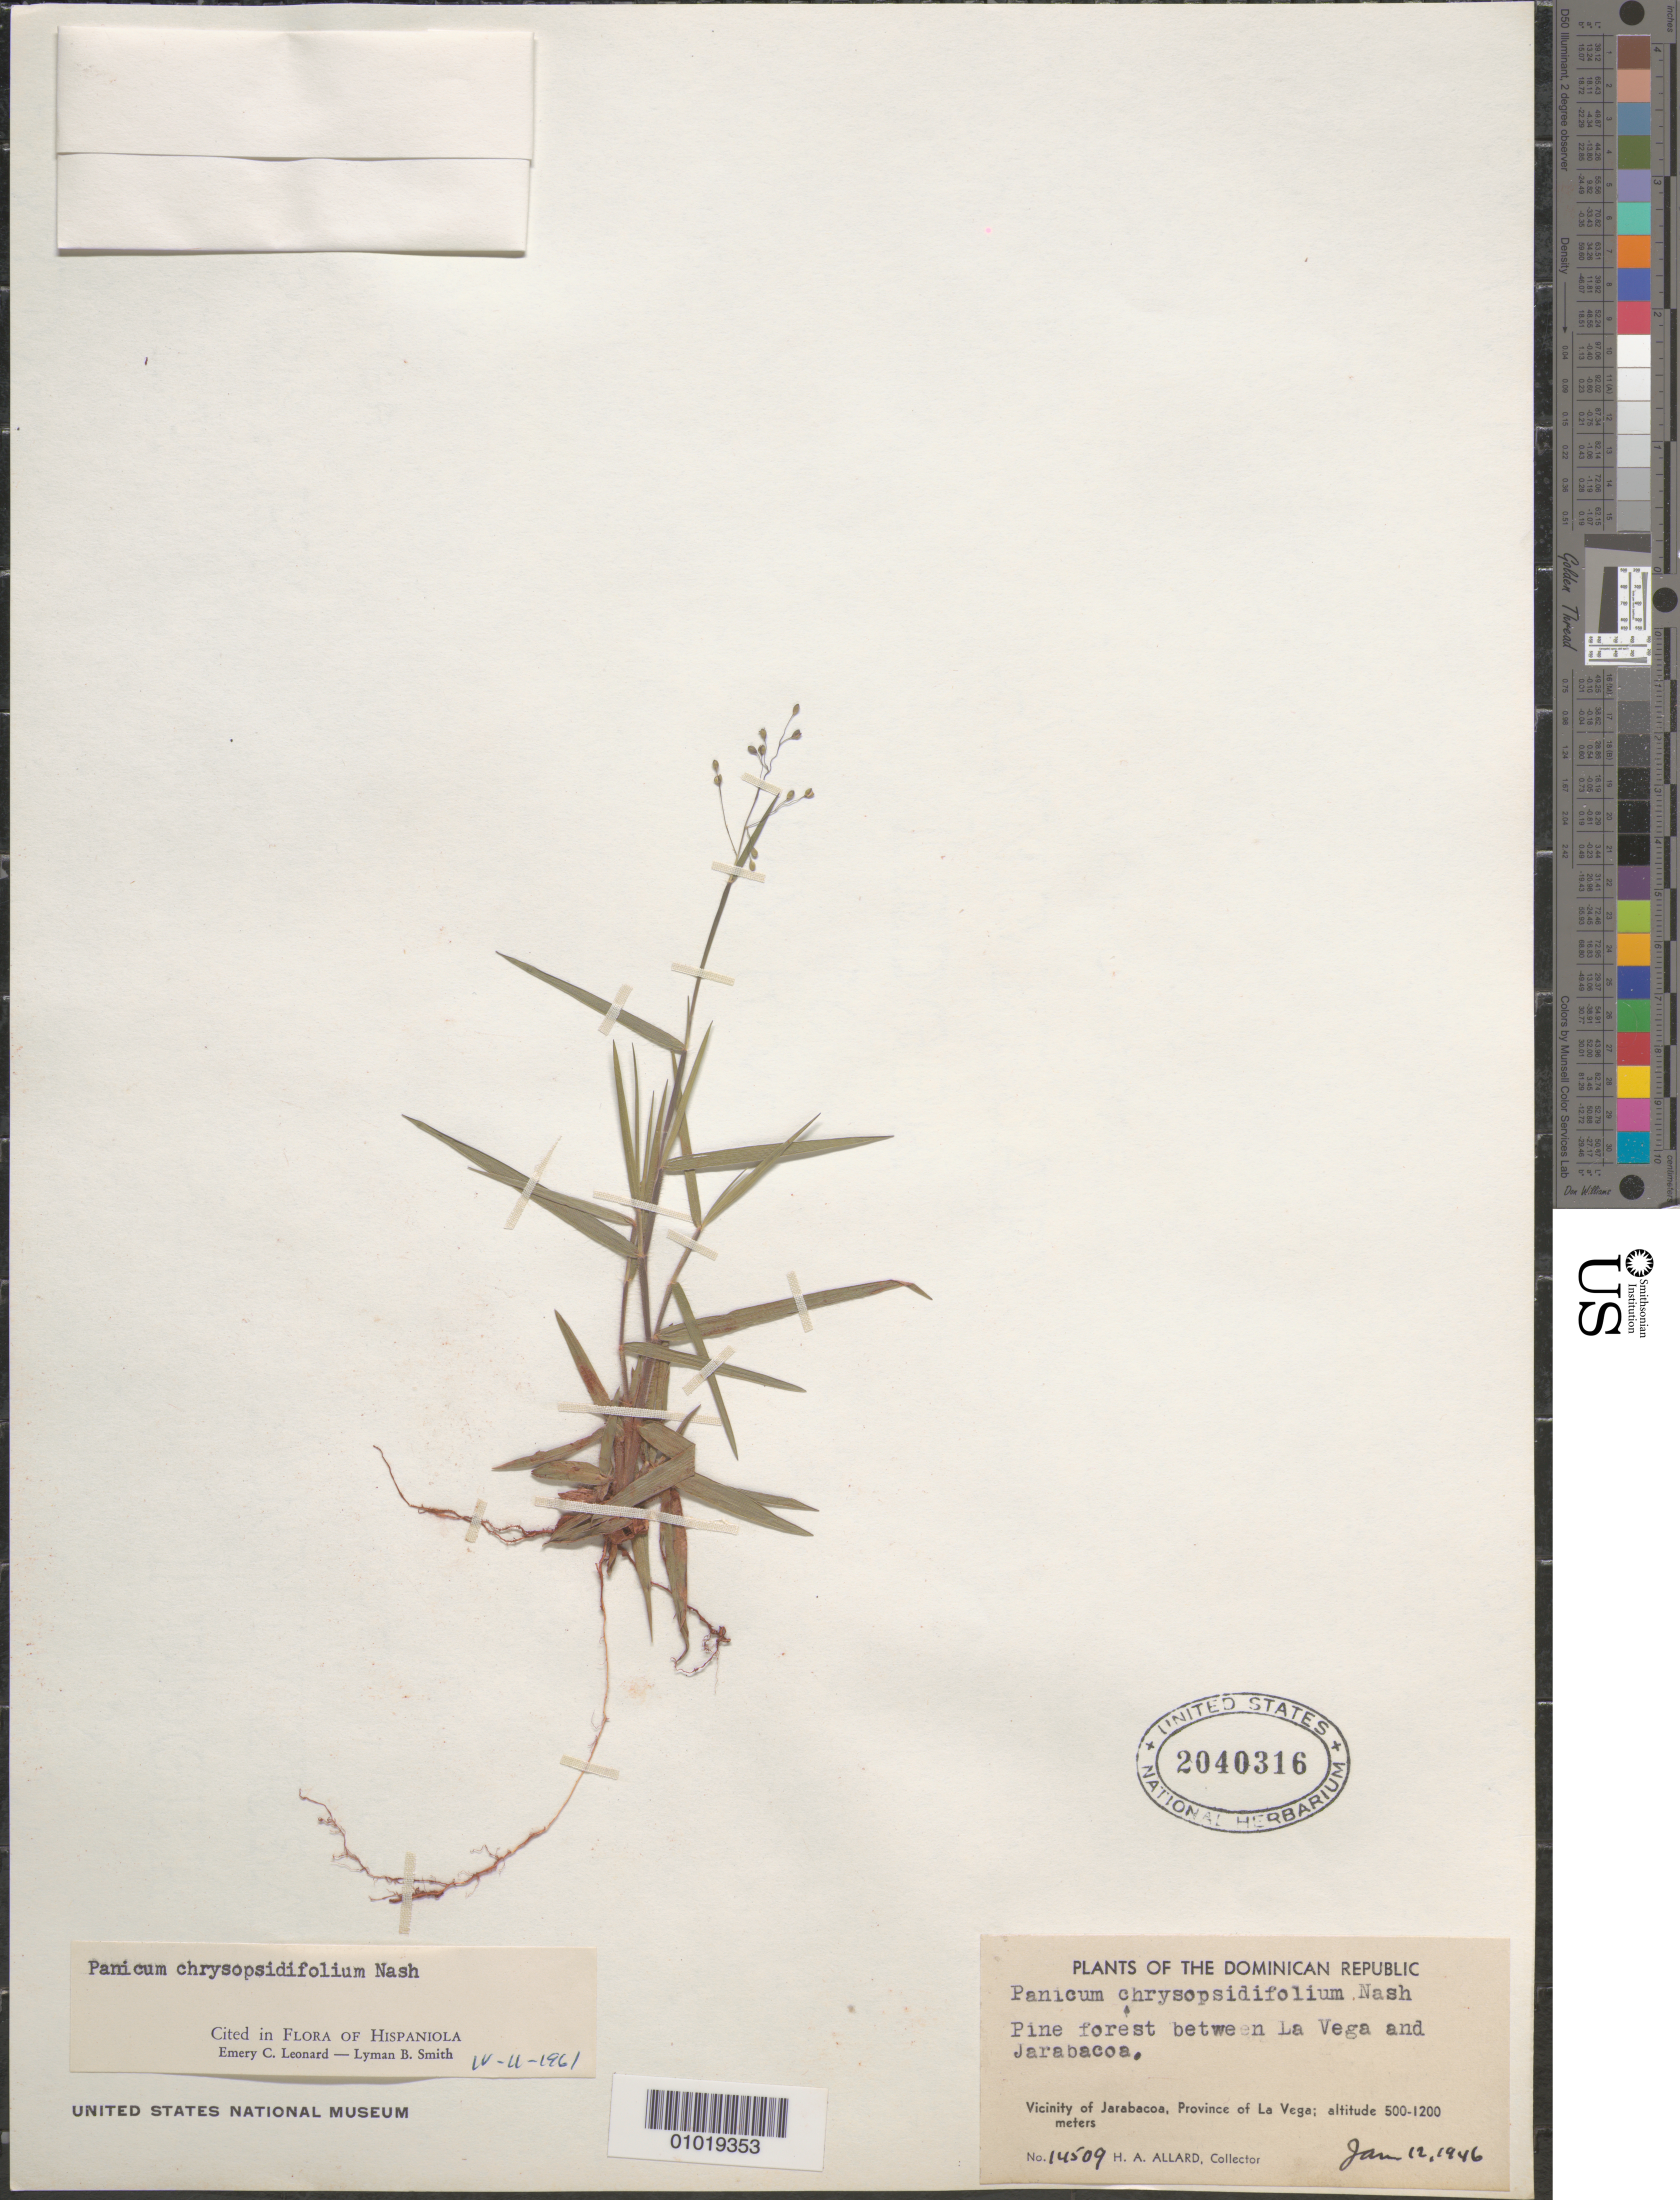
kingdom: Plantae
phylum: Tracheophyta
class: Liliopsida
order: Poales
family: Poaceae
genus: Panicum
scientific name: Panicum chrysopsidifolium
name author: Nash ex Small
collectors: H. A. Allard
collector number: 14509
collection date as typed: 12 Jan 1946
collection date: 1946-01-12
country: Dominican Republic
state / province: La Vega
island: Hispaniola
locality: Pine Forest between La Vega and Jarabacoa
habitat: pine forest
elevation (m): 500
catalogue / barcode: US 2040316